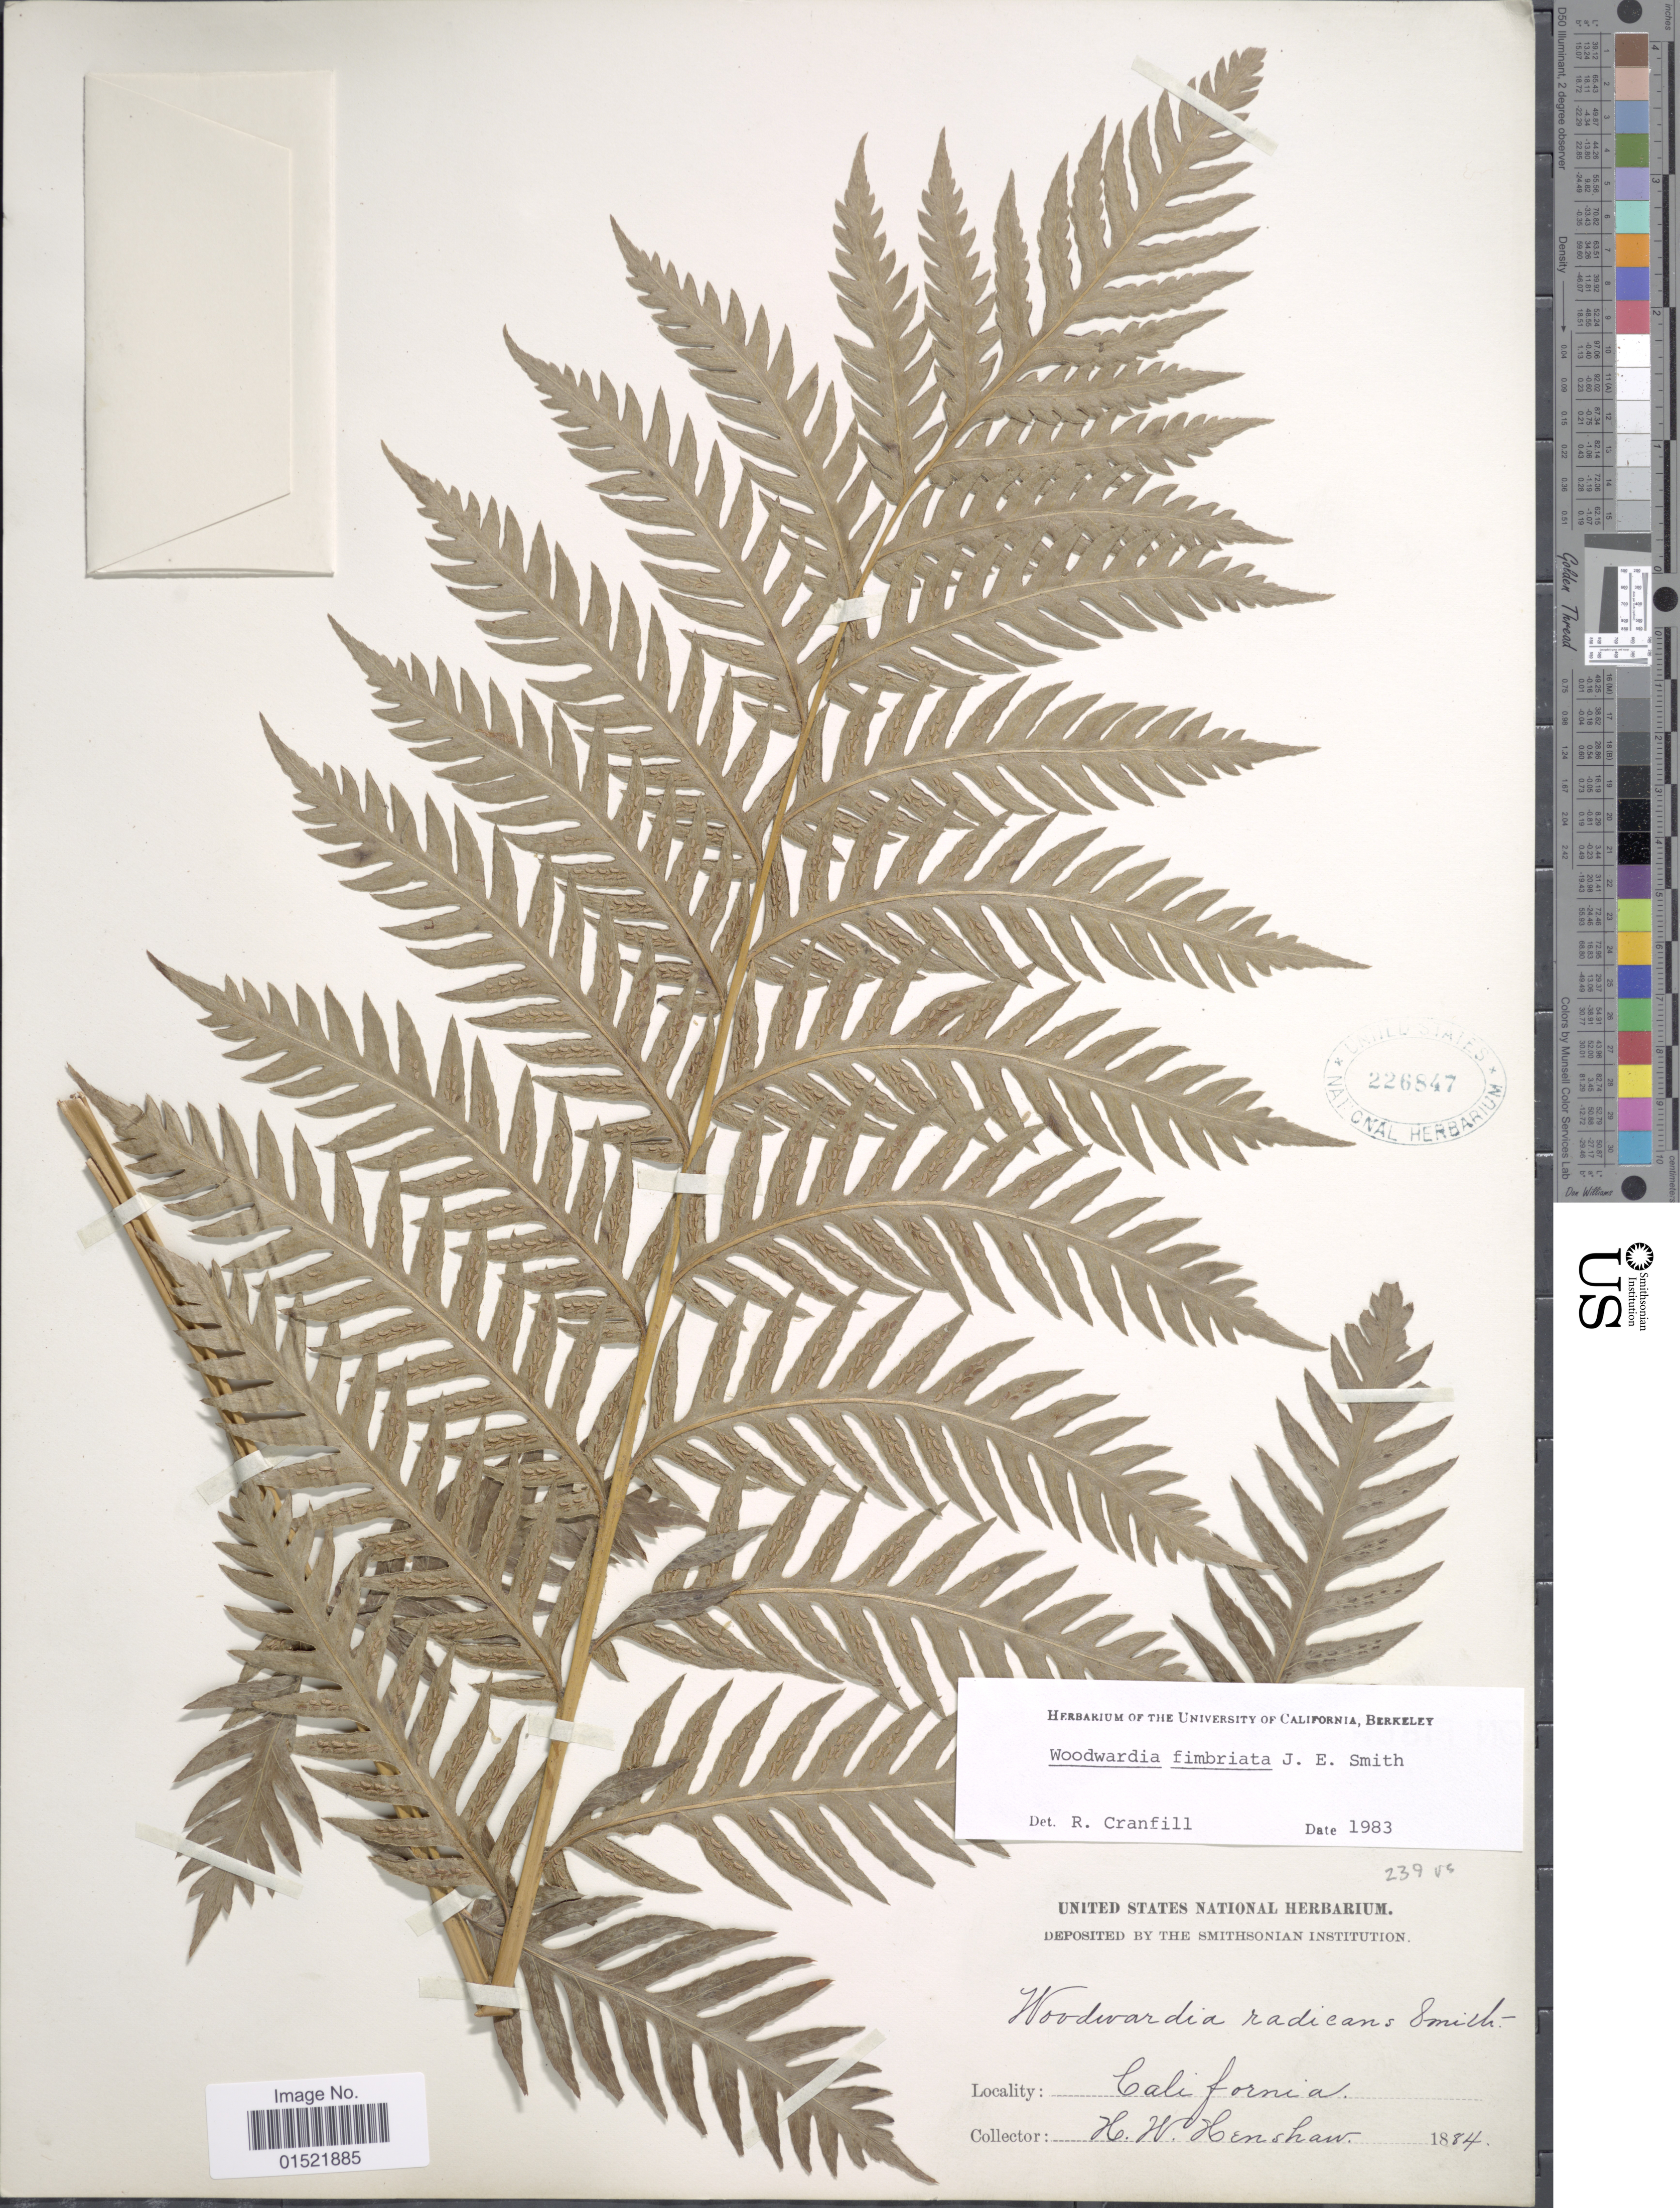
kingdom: Plantae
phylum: Tracheophyta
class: Polypodiopsida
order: Polypodiales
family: Blechnaceae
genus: Woodwardia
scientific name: Woodwardia fimbriata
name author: Sm.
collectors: H. Henshaw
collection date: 1884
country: Mexico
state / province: Baja California Norte / Baja California Sur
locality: California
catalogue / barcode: US 226847